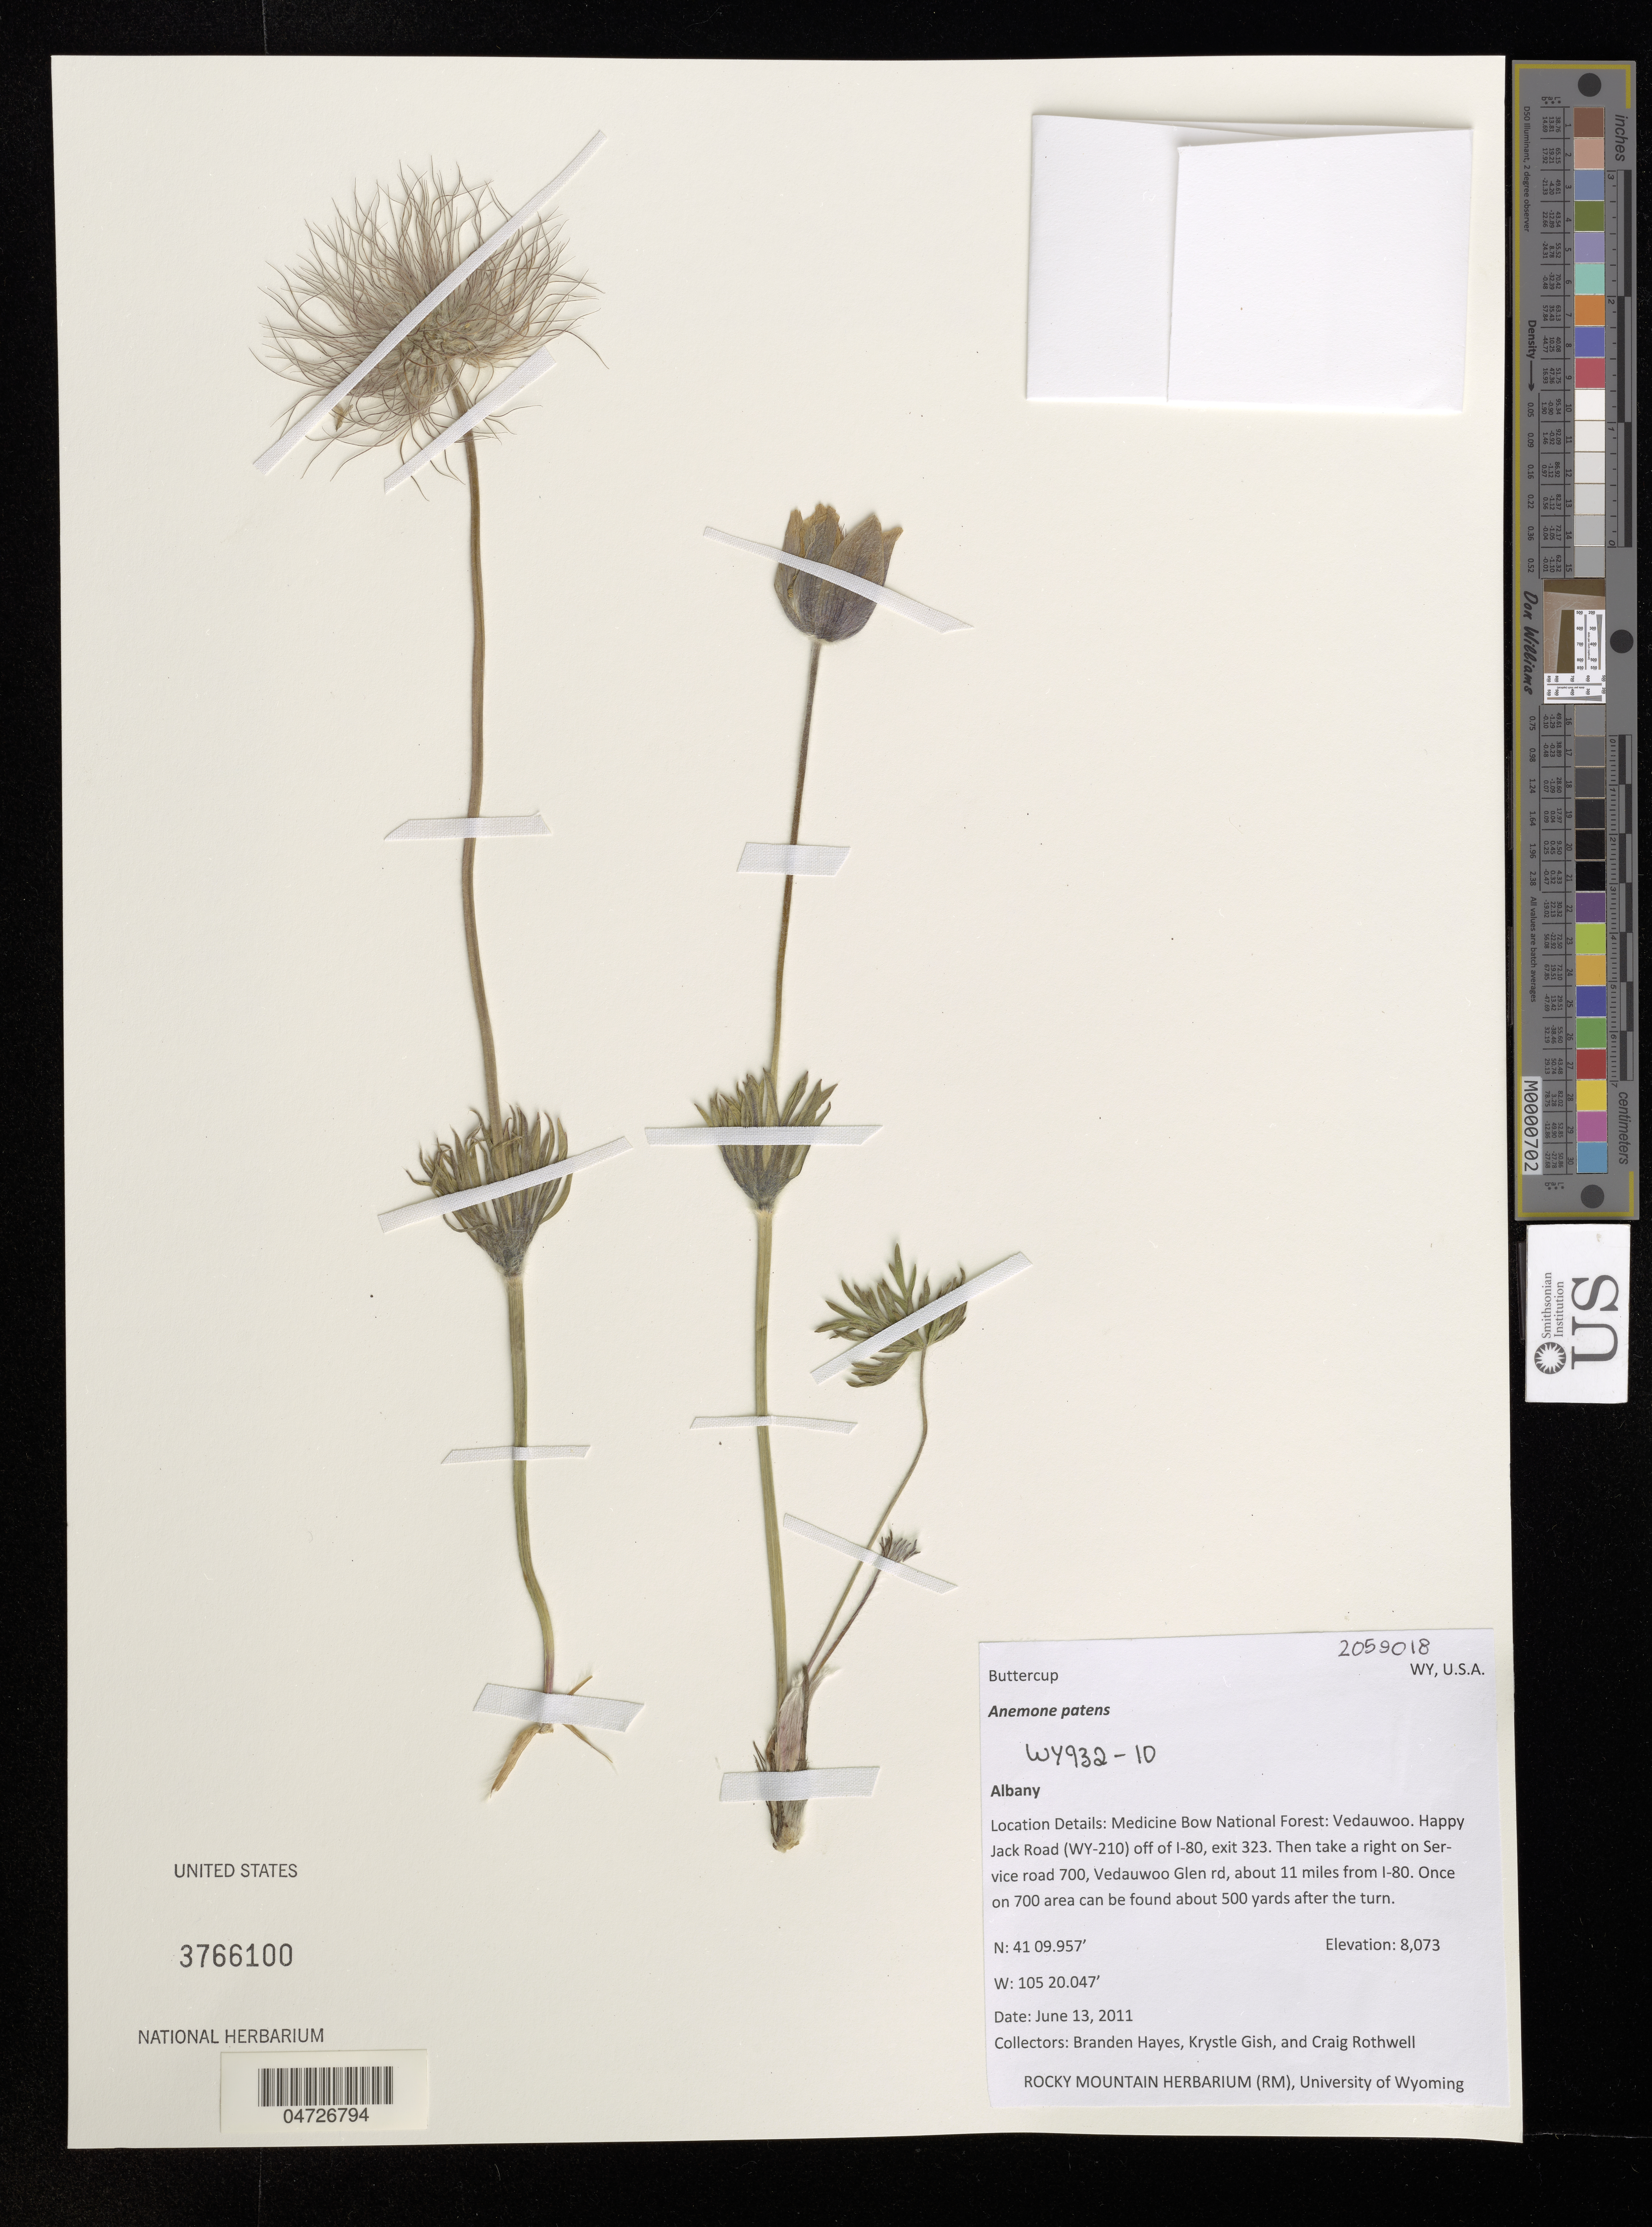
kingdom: Plantae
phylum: Tracheophyta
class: Magnoliopsida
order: Ranunculales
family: Ranunculaceae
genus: Anemone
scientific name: Anemone patens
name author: L.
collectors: B. Hayes, K. Gish & C. Rothwell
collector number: WY932-10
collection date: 2011-06-13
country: United States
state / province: Wyoming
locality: Albany. Medicine Bow National Forest: Vedauwoo. Happy Jack Road (WY-210) off of I-80, exit 323. Then take a right on Service road 700, Vedauwoo Glen Rd, about 11 miles from I-80. Once on 700 area can be found about 500 yards after the turn.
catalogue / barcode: US 3766100